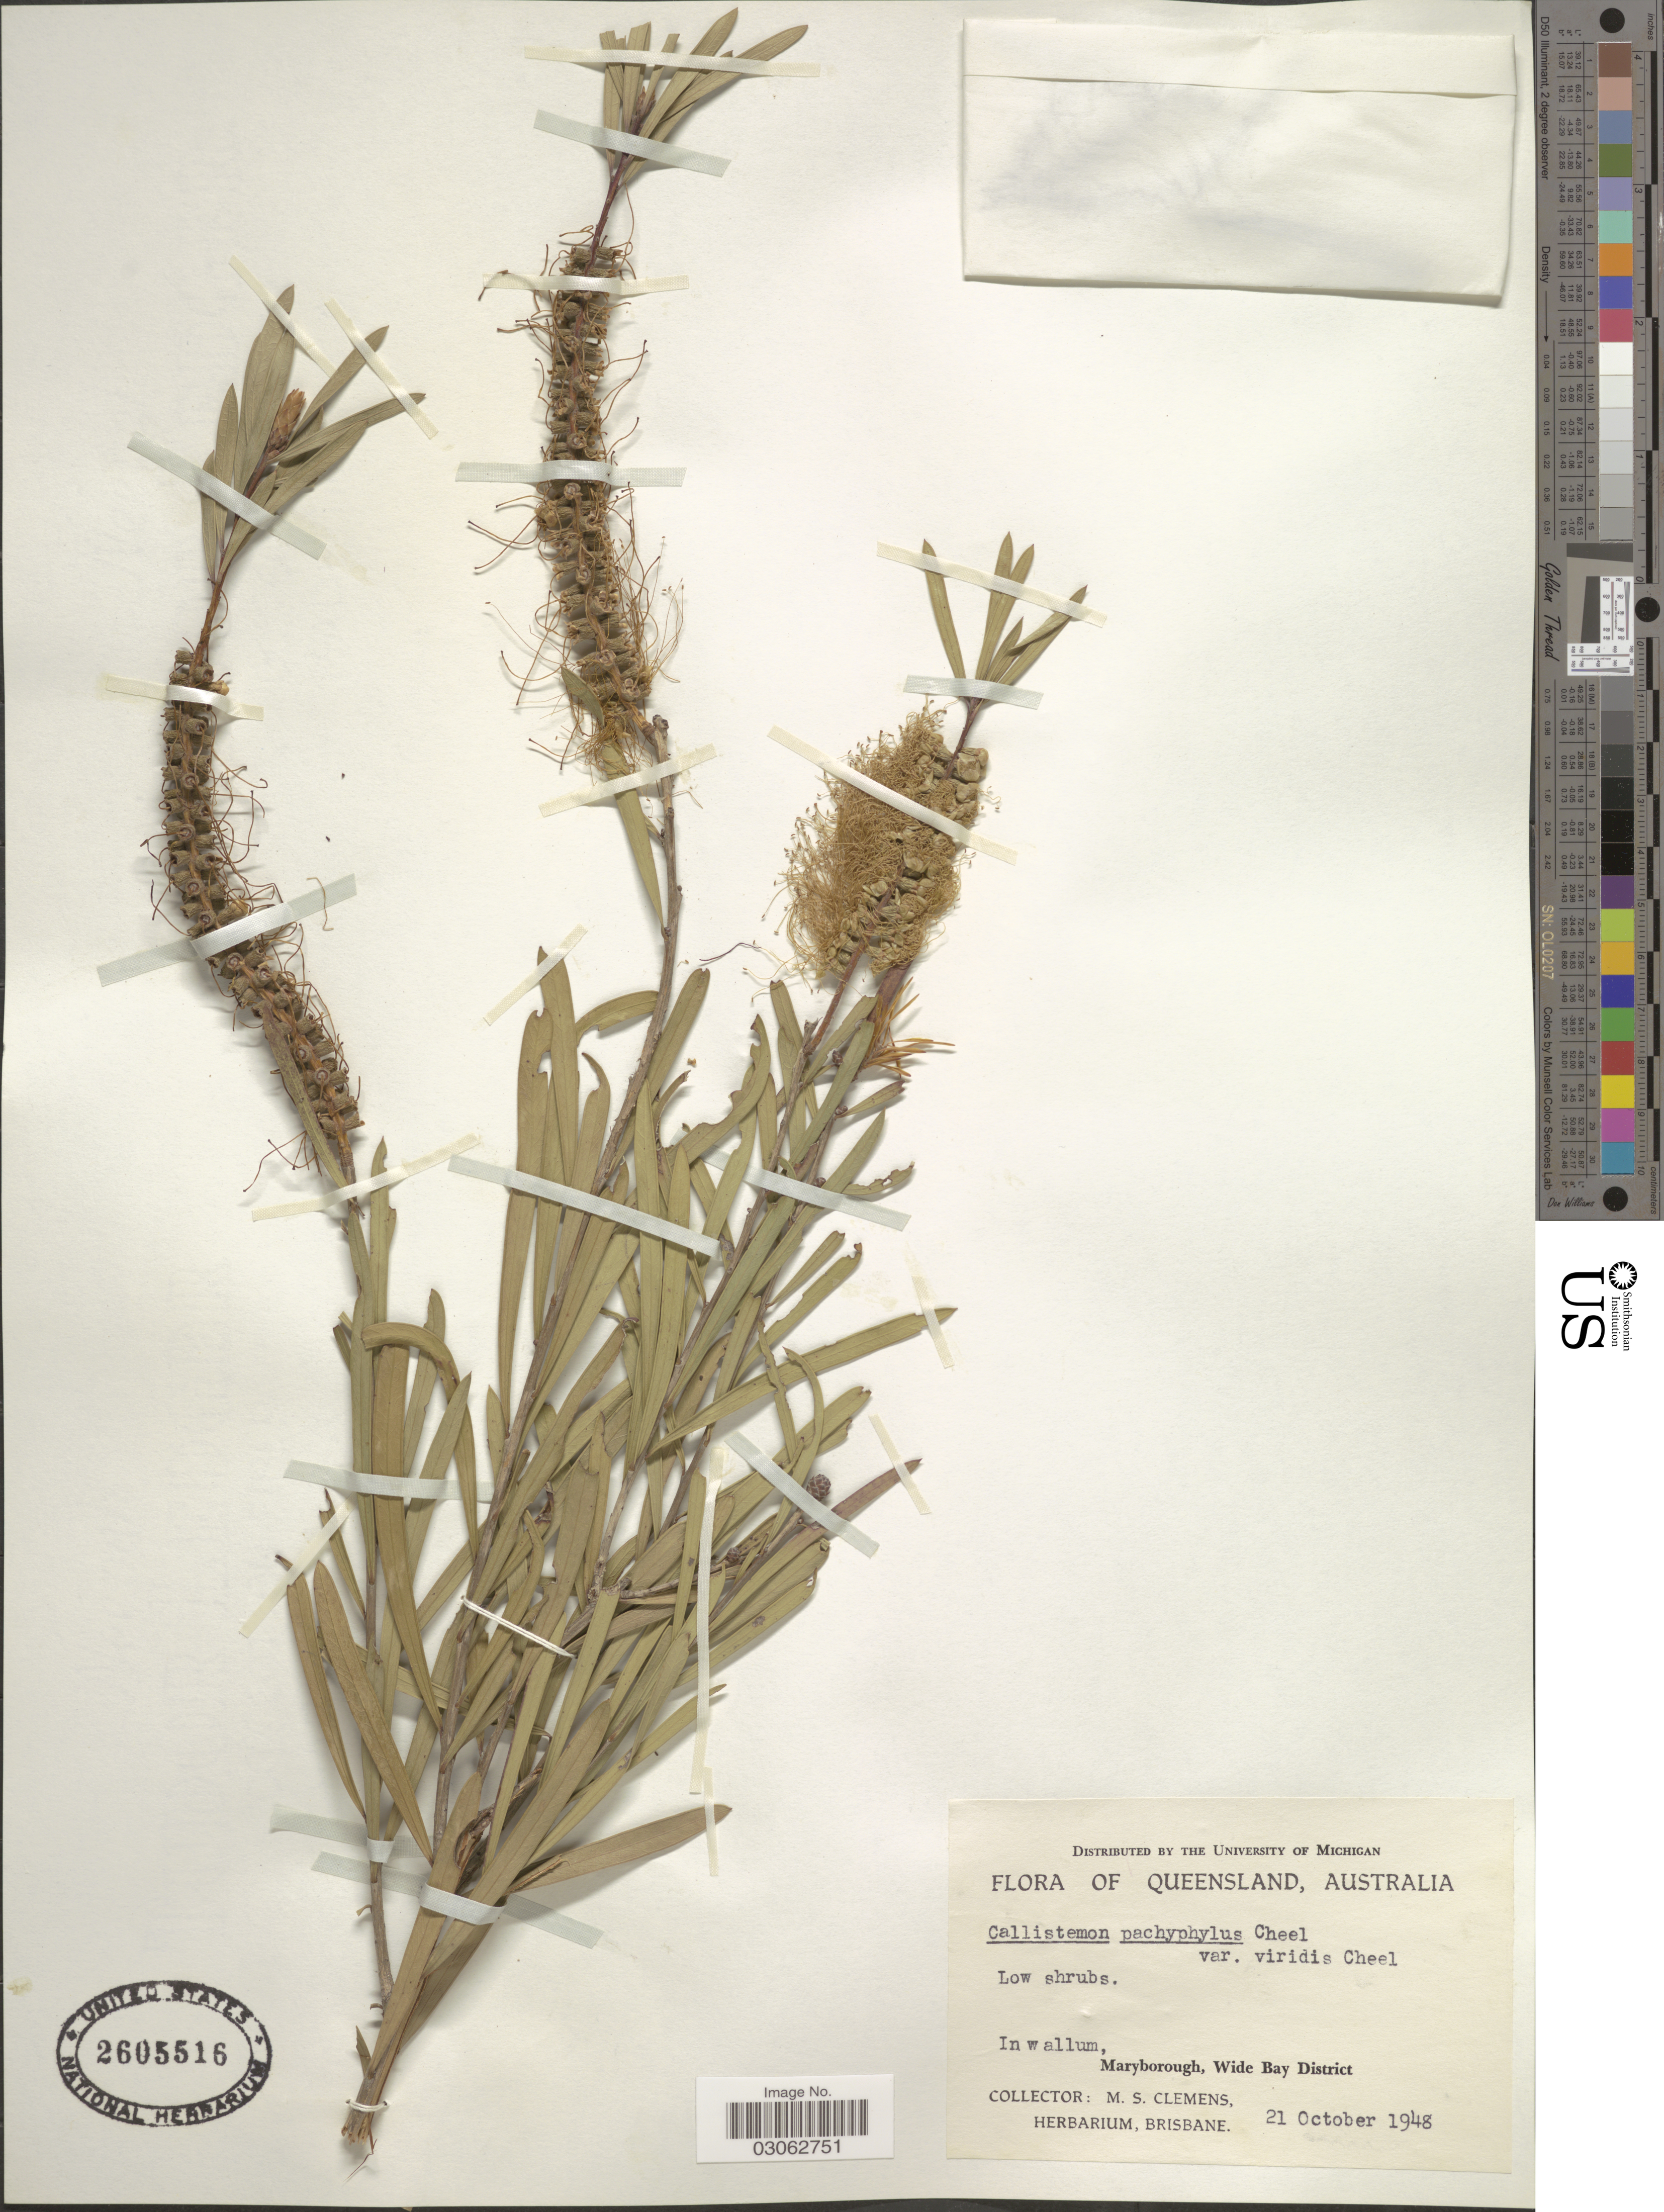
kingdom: Plantae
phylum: Tracheophyta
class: Magnoliopsida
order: Myrtales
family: Myrtaceae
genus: Callistemon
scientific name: Callistemon pachyphyllus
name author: Cheel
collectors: M. S. Clemens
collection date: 1948-10-21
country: Australia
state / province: Queensland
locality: Maryborough, Wide Bay District.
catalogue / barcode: US 2605516